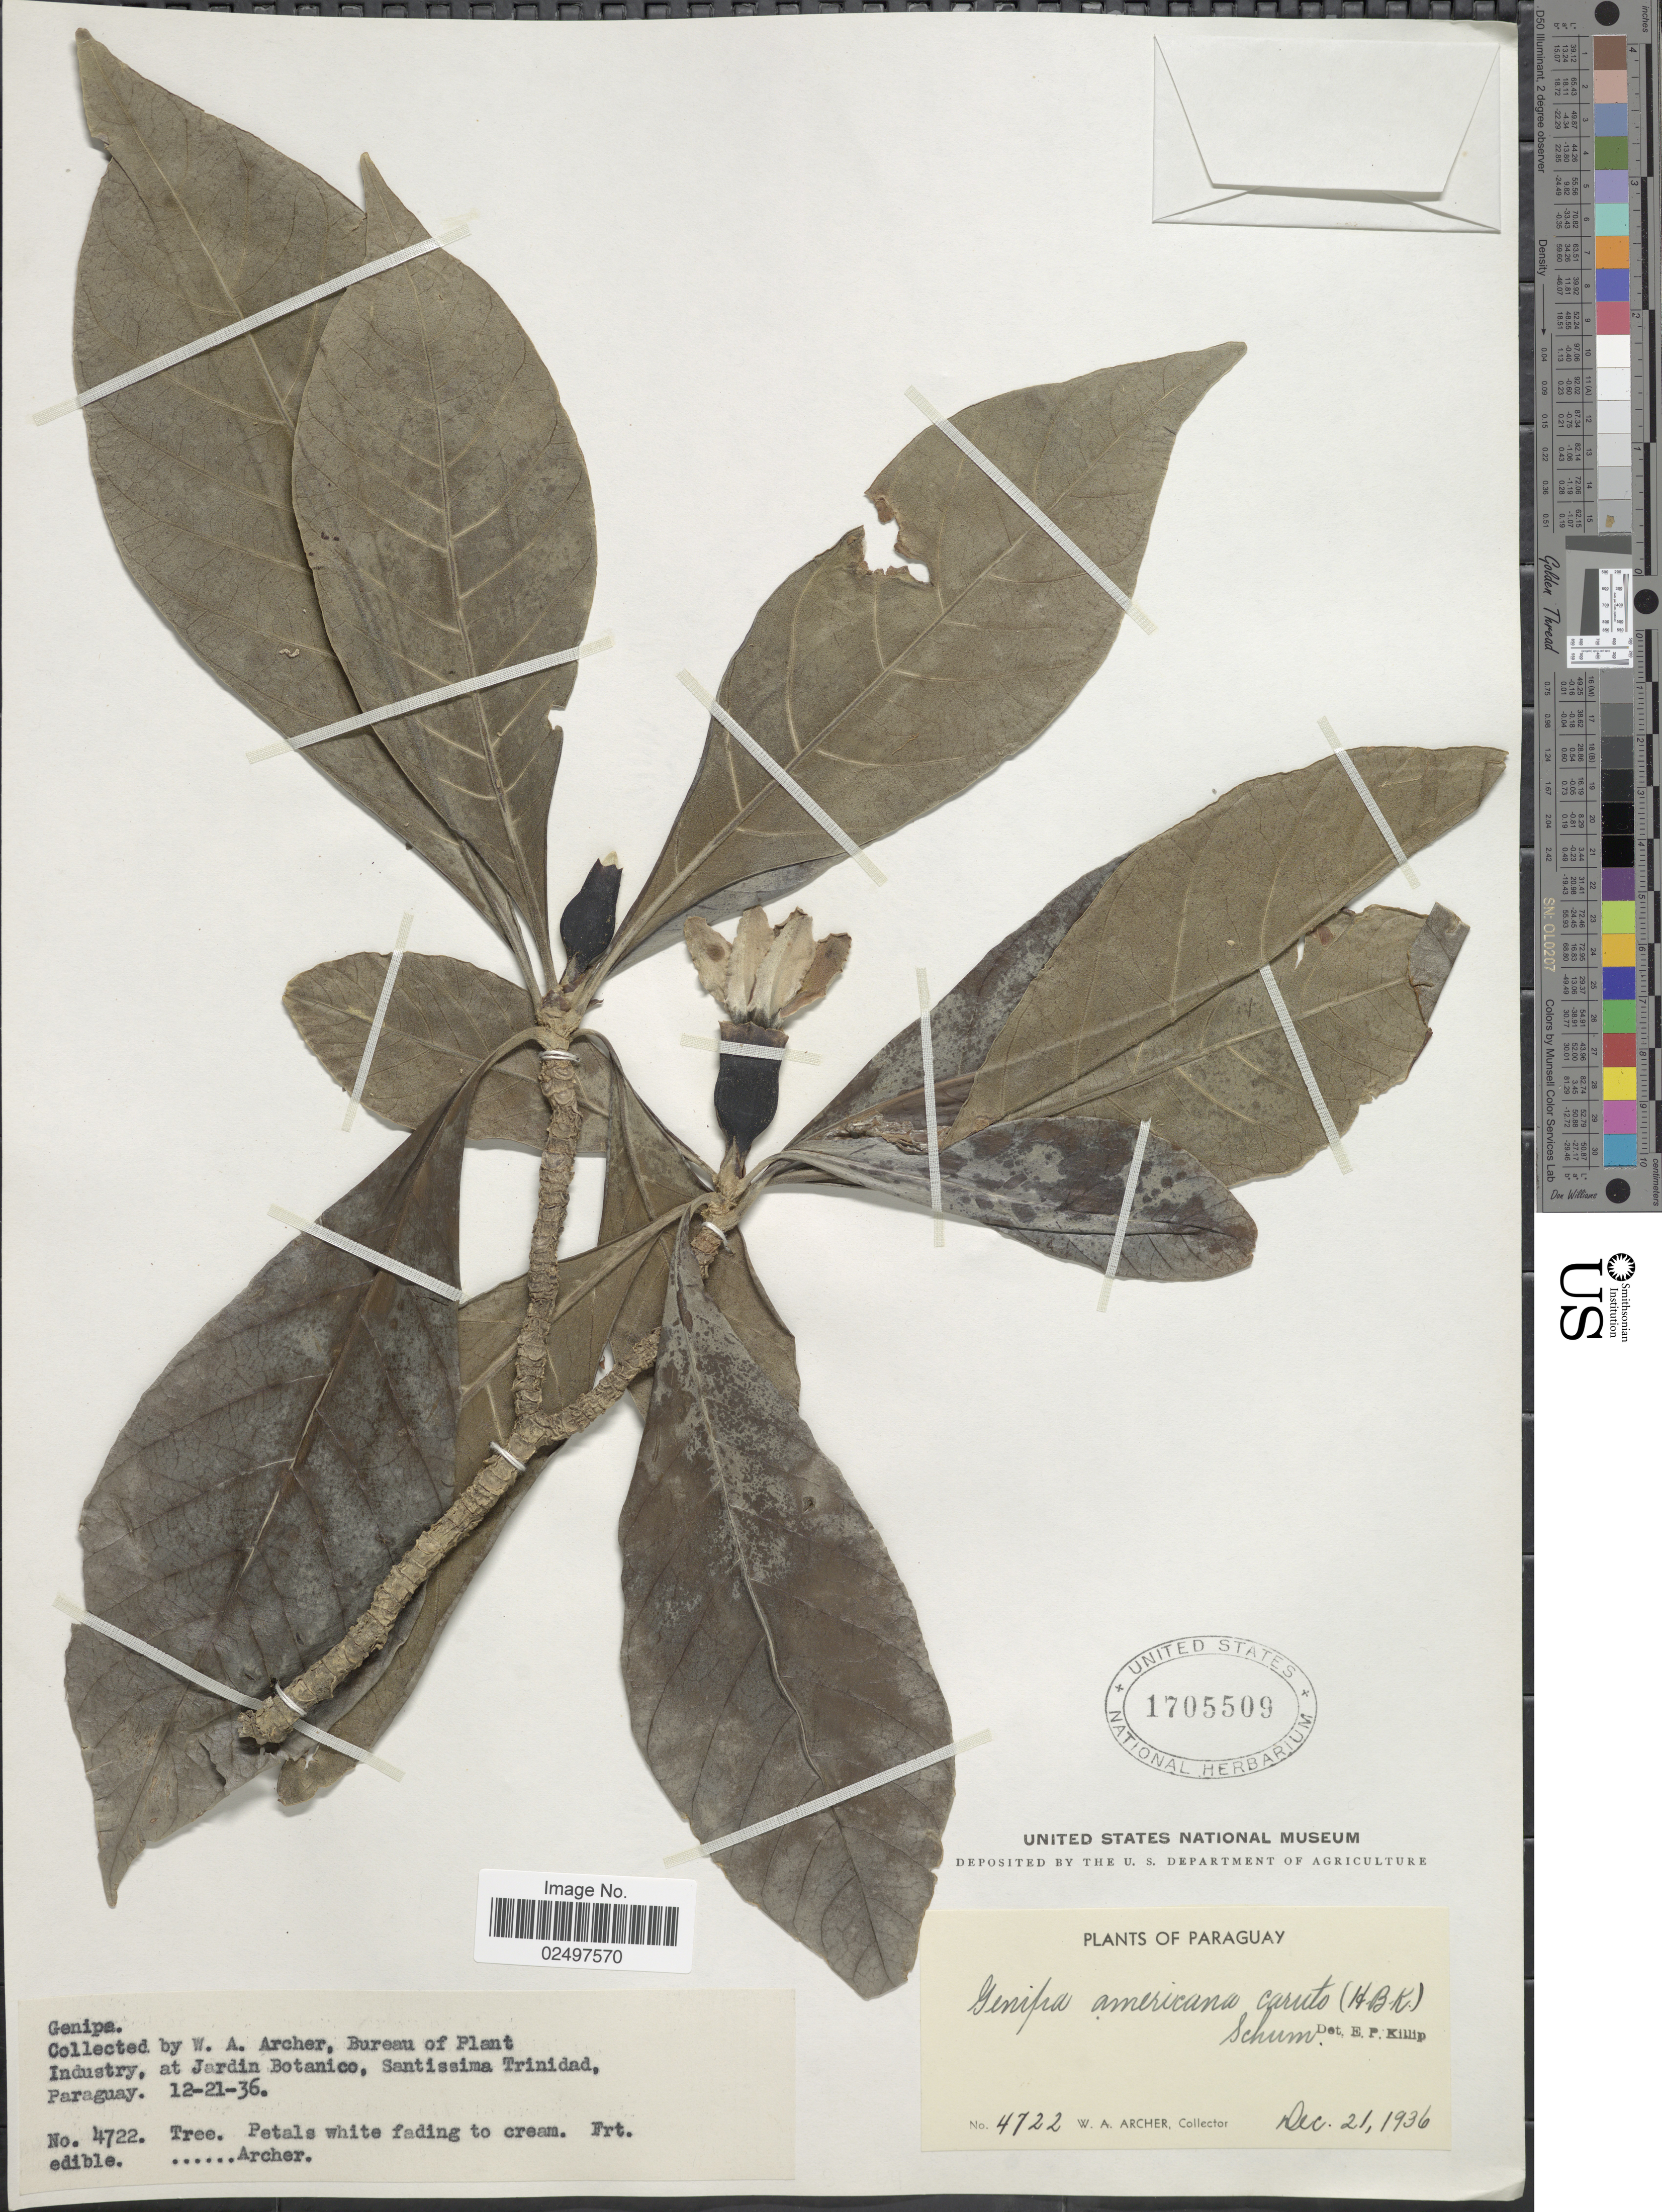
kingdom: Plantae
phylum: Tracheophyta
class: Magnoliopsida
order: Gentianales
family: Rubiaceae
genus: Genipa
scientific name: Genipa americana f. jorgensenii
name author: Steyerm.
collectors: W. A. Archer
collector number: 4722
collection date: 1936-12-21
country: Paraguay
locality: Jardin Botanico, Santissima Trinidad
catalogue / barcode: US 1705509